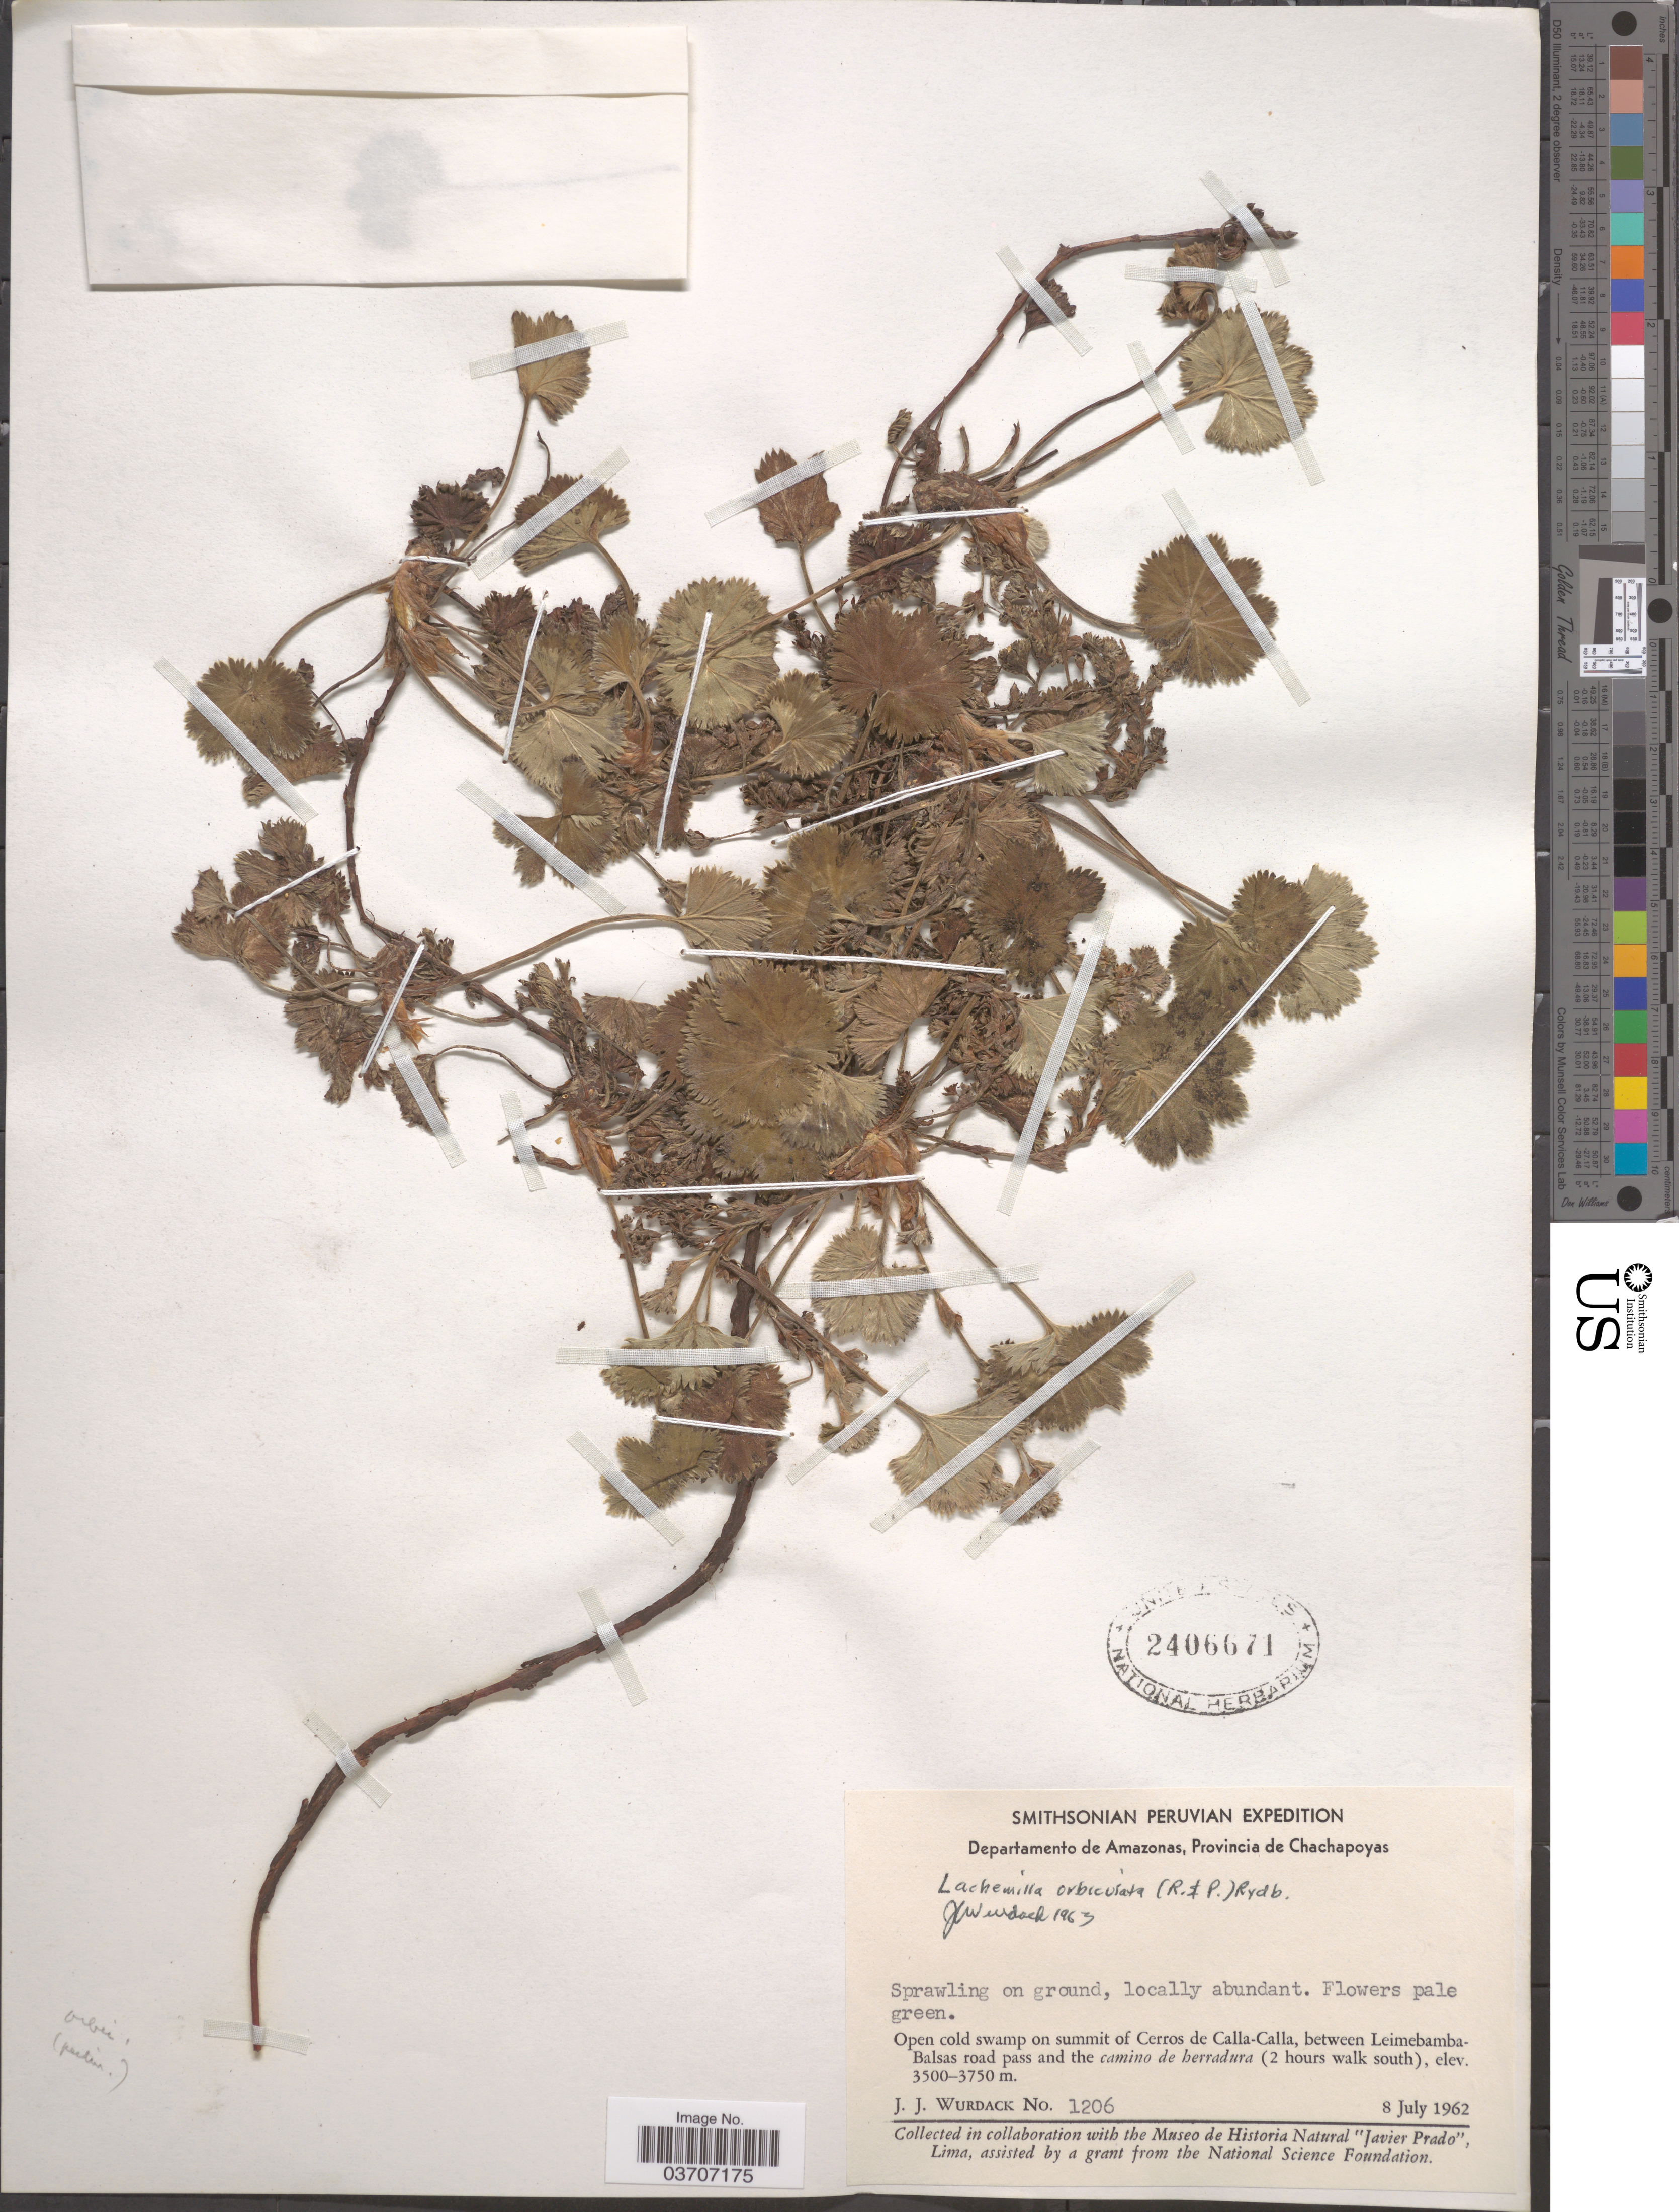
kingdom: Plantae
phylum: Tracheophyta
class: Magnoliopsida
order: Rosales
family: Rosaceae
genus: Lachemilla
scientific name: Lachemilla orbiculata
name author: (Ruiz & Pav.) Rydb.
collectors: J. J. Wurdack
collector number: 1206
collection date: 1962-07-08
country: Peru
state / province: Amazonas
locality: Departamento de Amazonas, Provincia de Chachapoyas. Open cold swamp on summit of Cerros de Calla-Calla, between Leimebamba-Balsas road pass and the camino de berradura (2 hours walk south).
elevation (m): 3500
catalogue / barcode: US 2406671